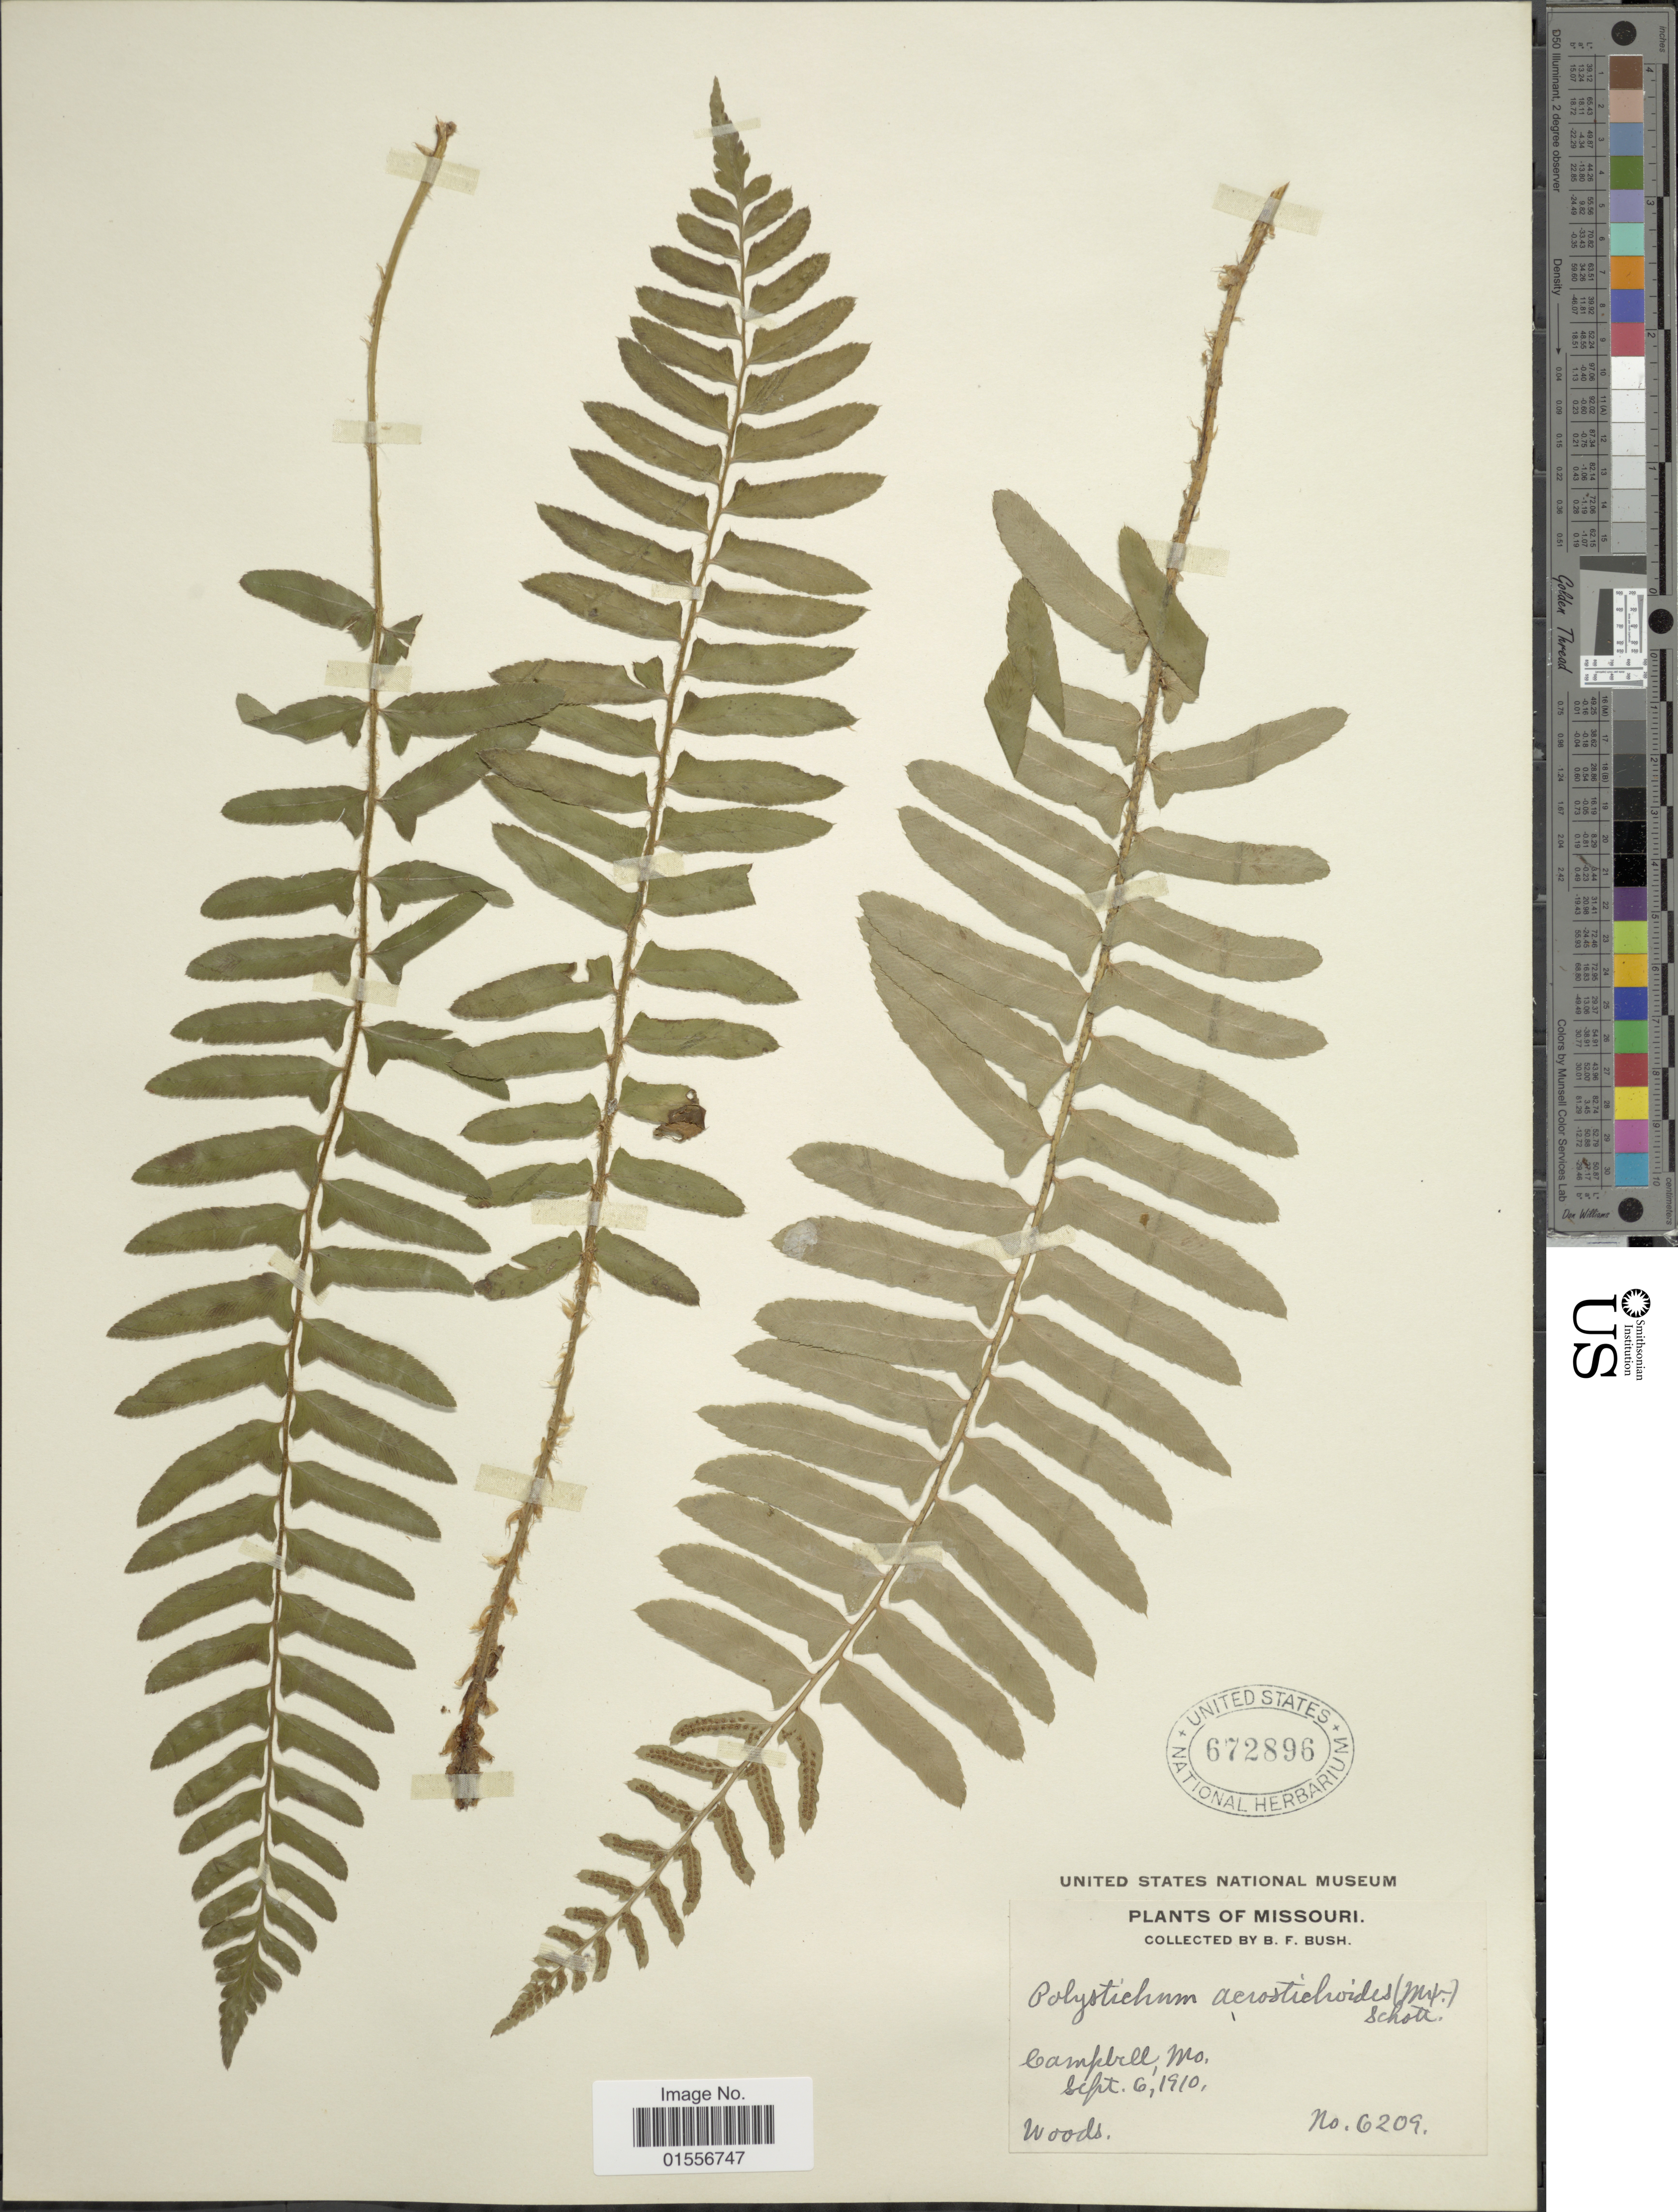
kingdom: Plantae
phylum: Tracheophyta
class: Polypodiopsida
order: Polypodiales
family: Dryopteridaceae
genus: Polystichum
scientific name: Polystichum acrostichoides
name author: (Michx.) Schott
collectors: B. F. Bush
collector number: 6209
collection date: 1910-09-06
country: United States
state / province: Missouri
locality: Campbell.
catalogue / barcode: US 672896